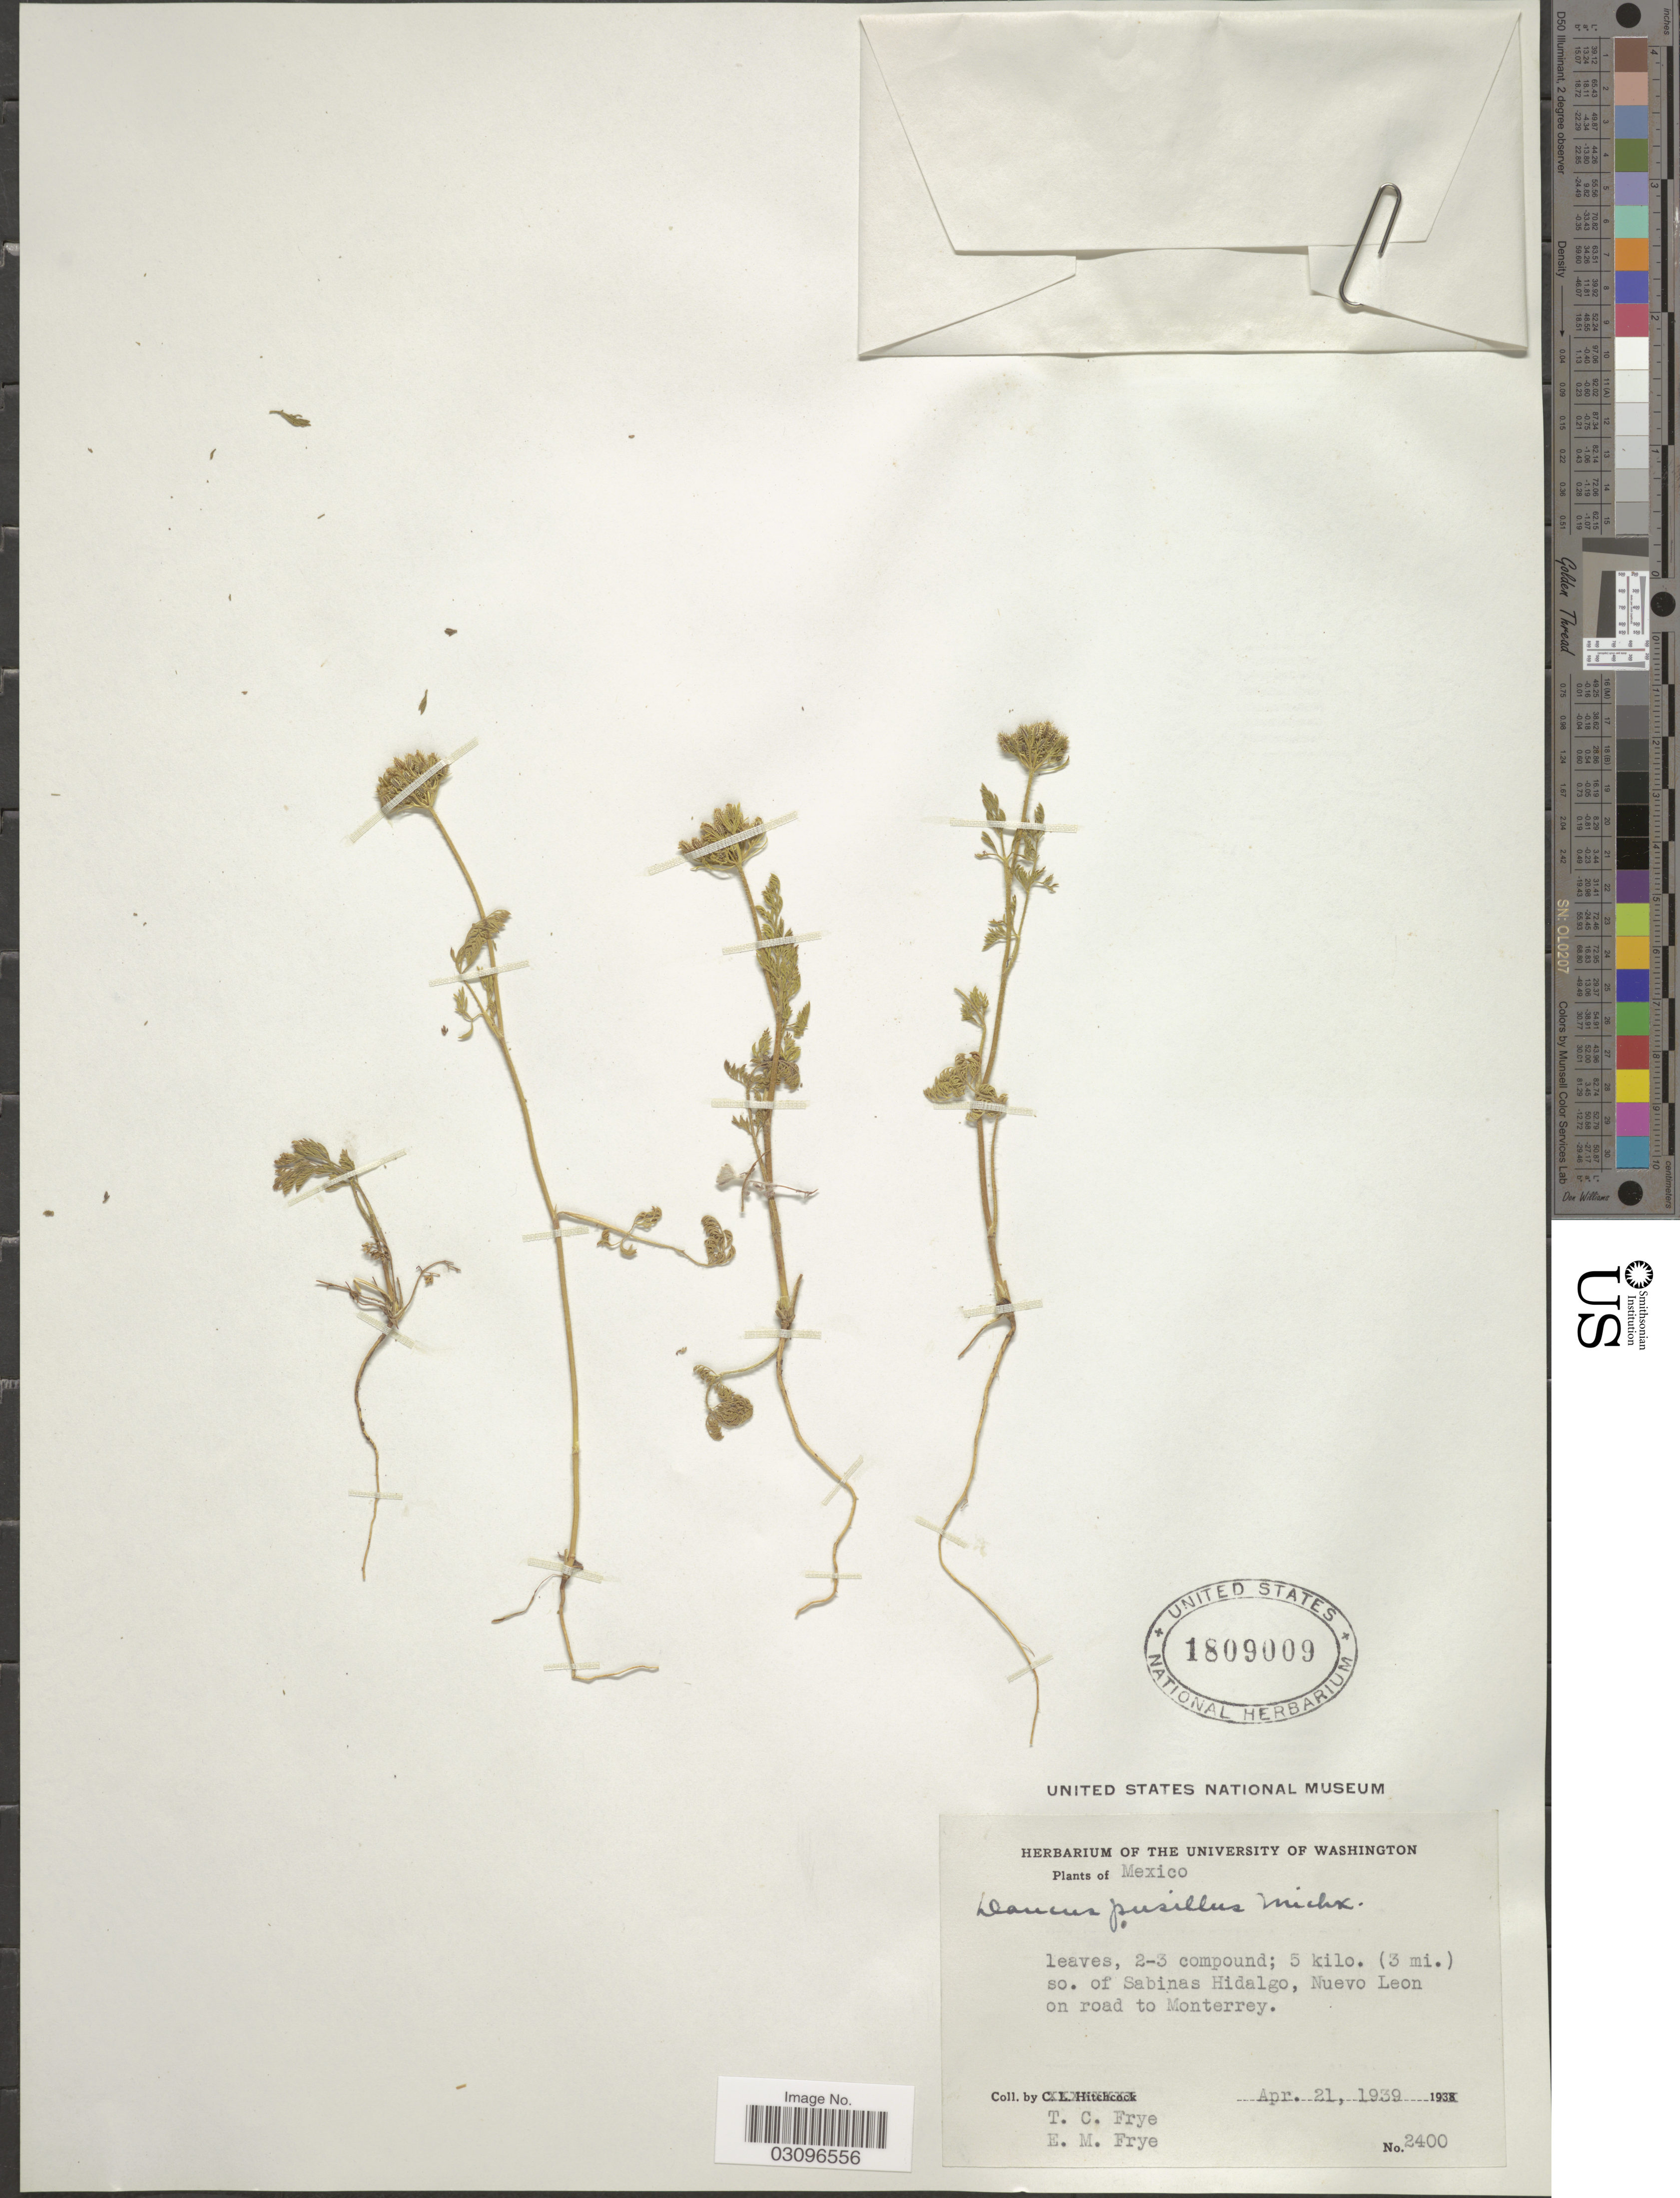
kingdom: Plantae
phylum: Tracheophyta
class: Magnoliopsida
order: Apiales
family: Apiaceae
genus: Daucus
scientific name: Daucus pusillus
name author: Michx.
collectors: T. C. Frye & E. Frye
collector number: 2400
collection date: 1939-04-21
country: Mexico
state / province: Nuevo León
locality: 5 kilo. (3 mi.) so. of Sabinas Hidalgo, Nuevo Leon on road to Monterrey.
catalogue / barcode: US 1809009